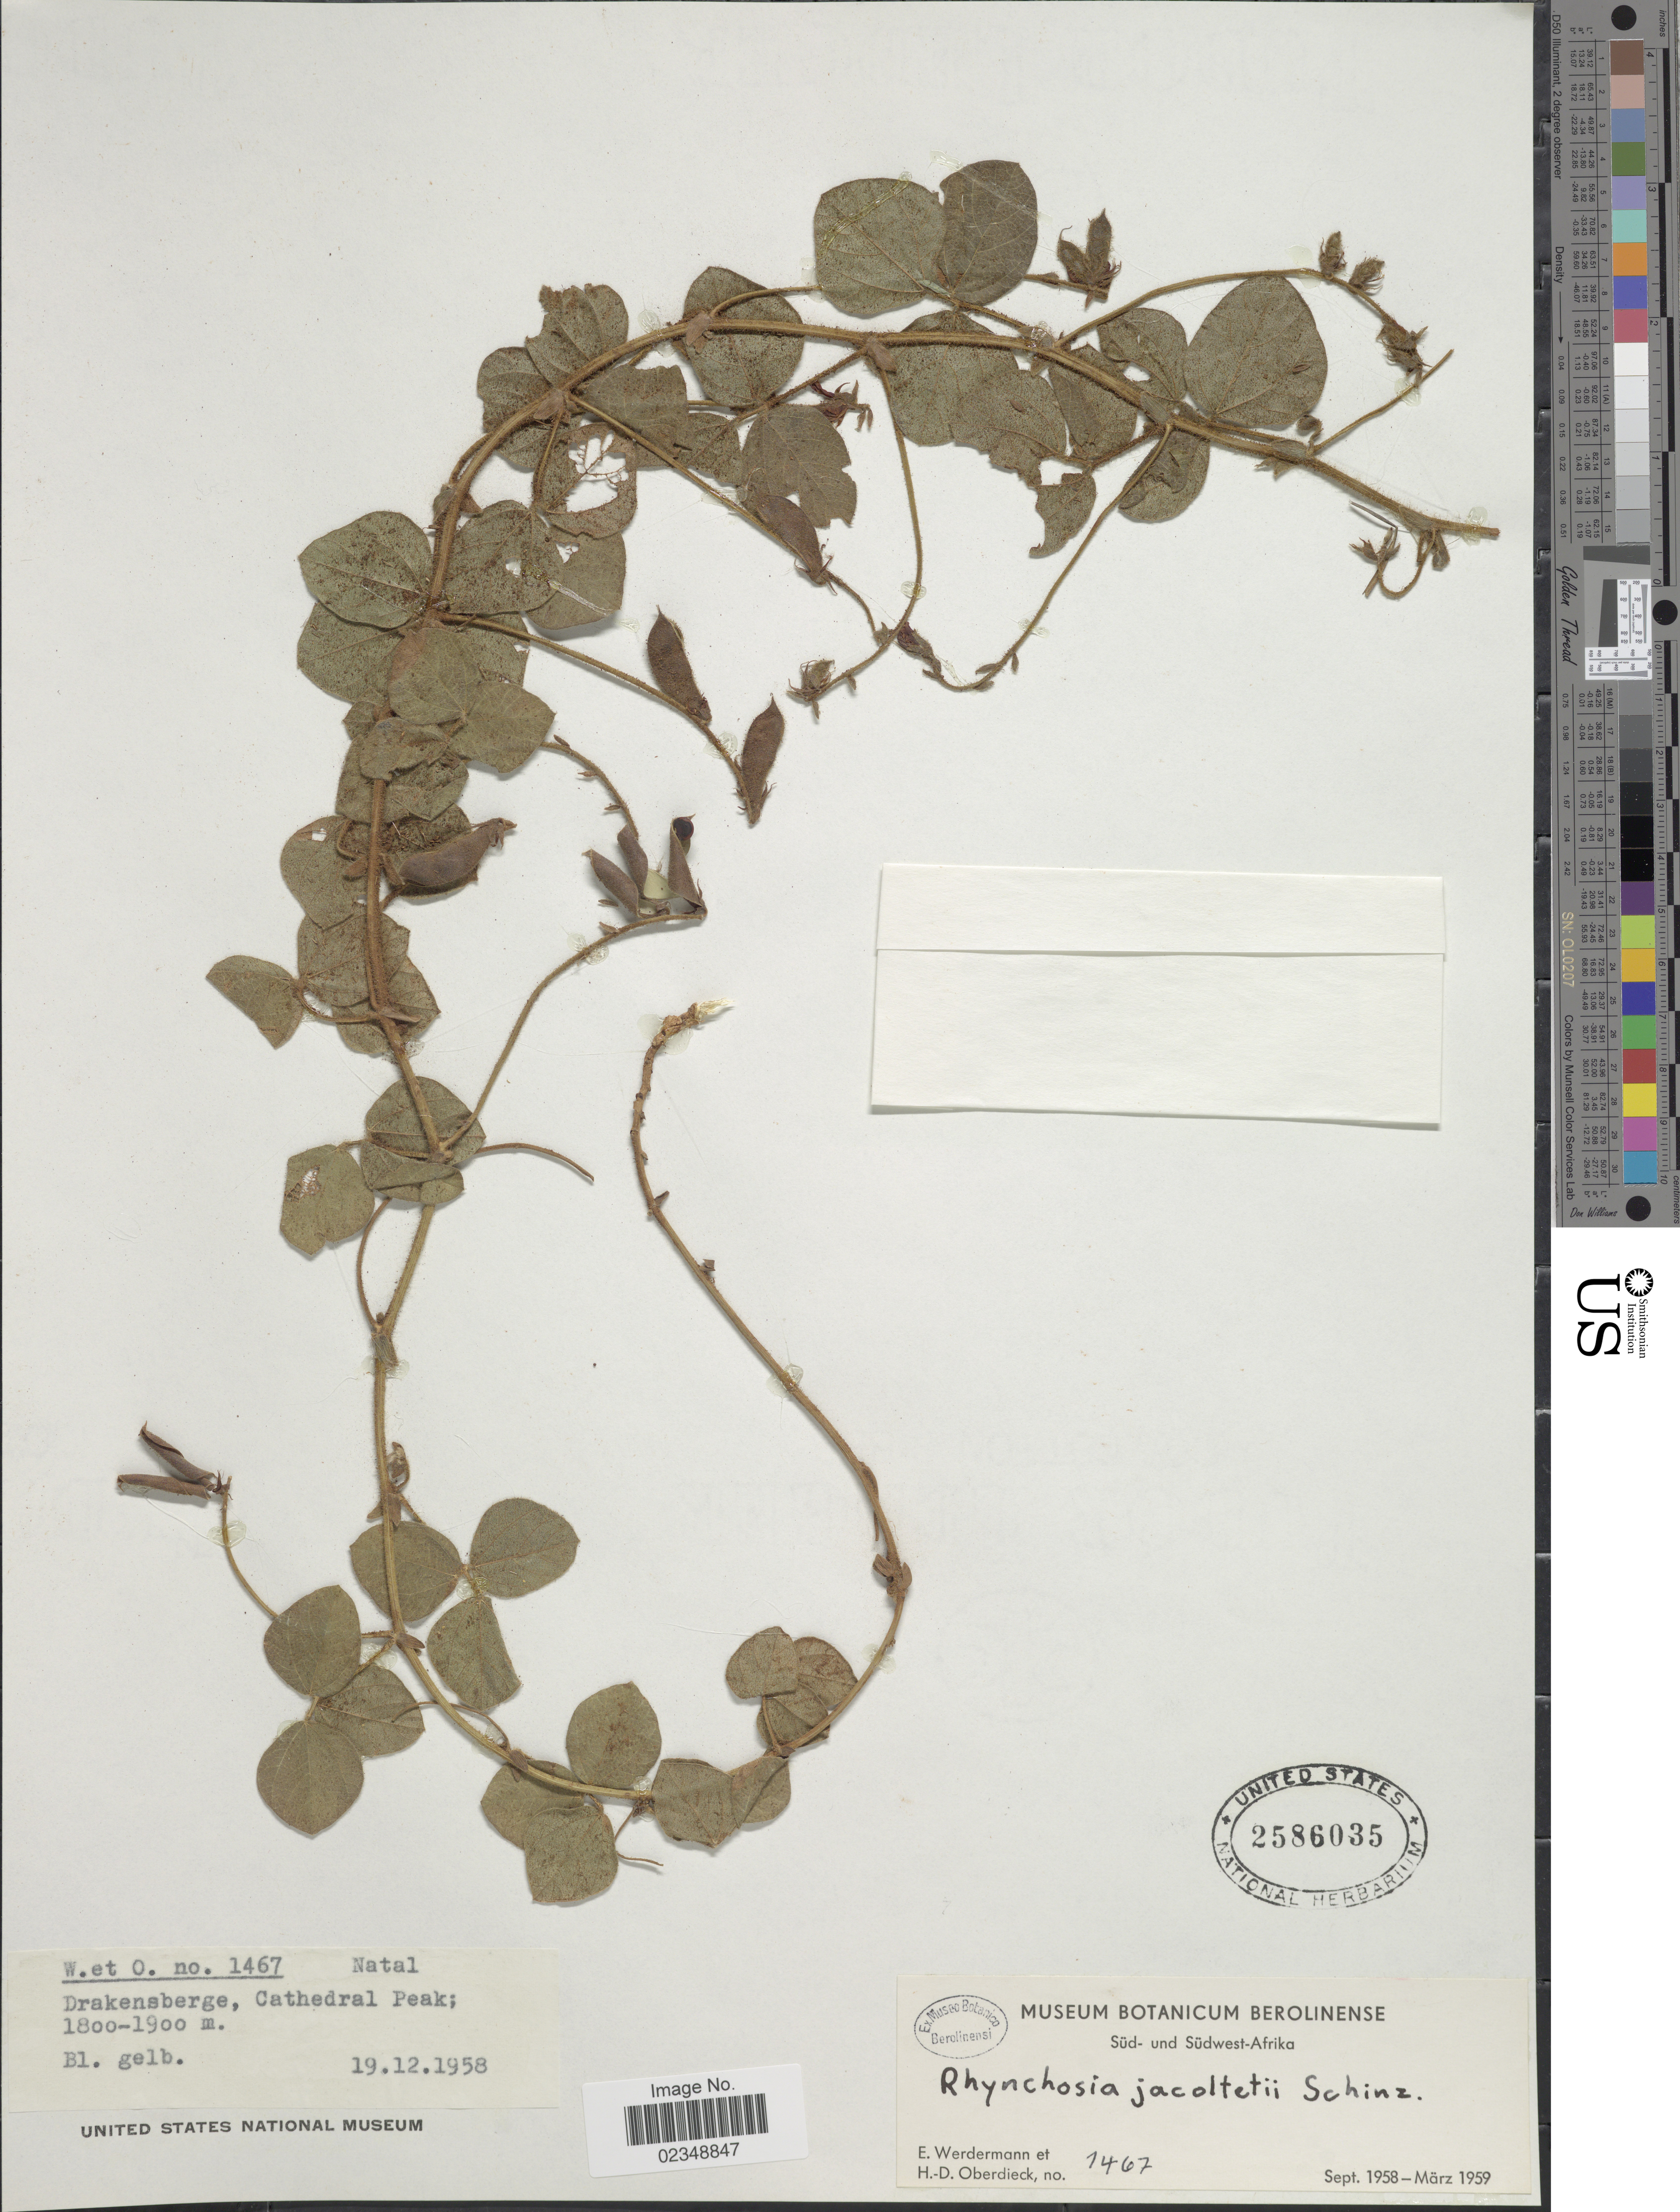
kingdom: Plantae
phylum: Tracheophyta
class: Magnoliopsida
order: Fabales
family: Fabaceae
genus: Rhynchosia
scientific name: Rhynchosia jacottetii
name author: Schinz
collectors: E. Werdermann & H. Oberdieck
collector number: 1467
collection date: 1958-12-19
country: South Africa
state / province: KwaZulu-Natal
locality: Süd- und Südwest-Afrika. Drakensberge, Cathedral Peak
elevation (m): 1800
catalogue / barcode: US 2586035